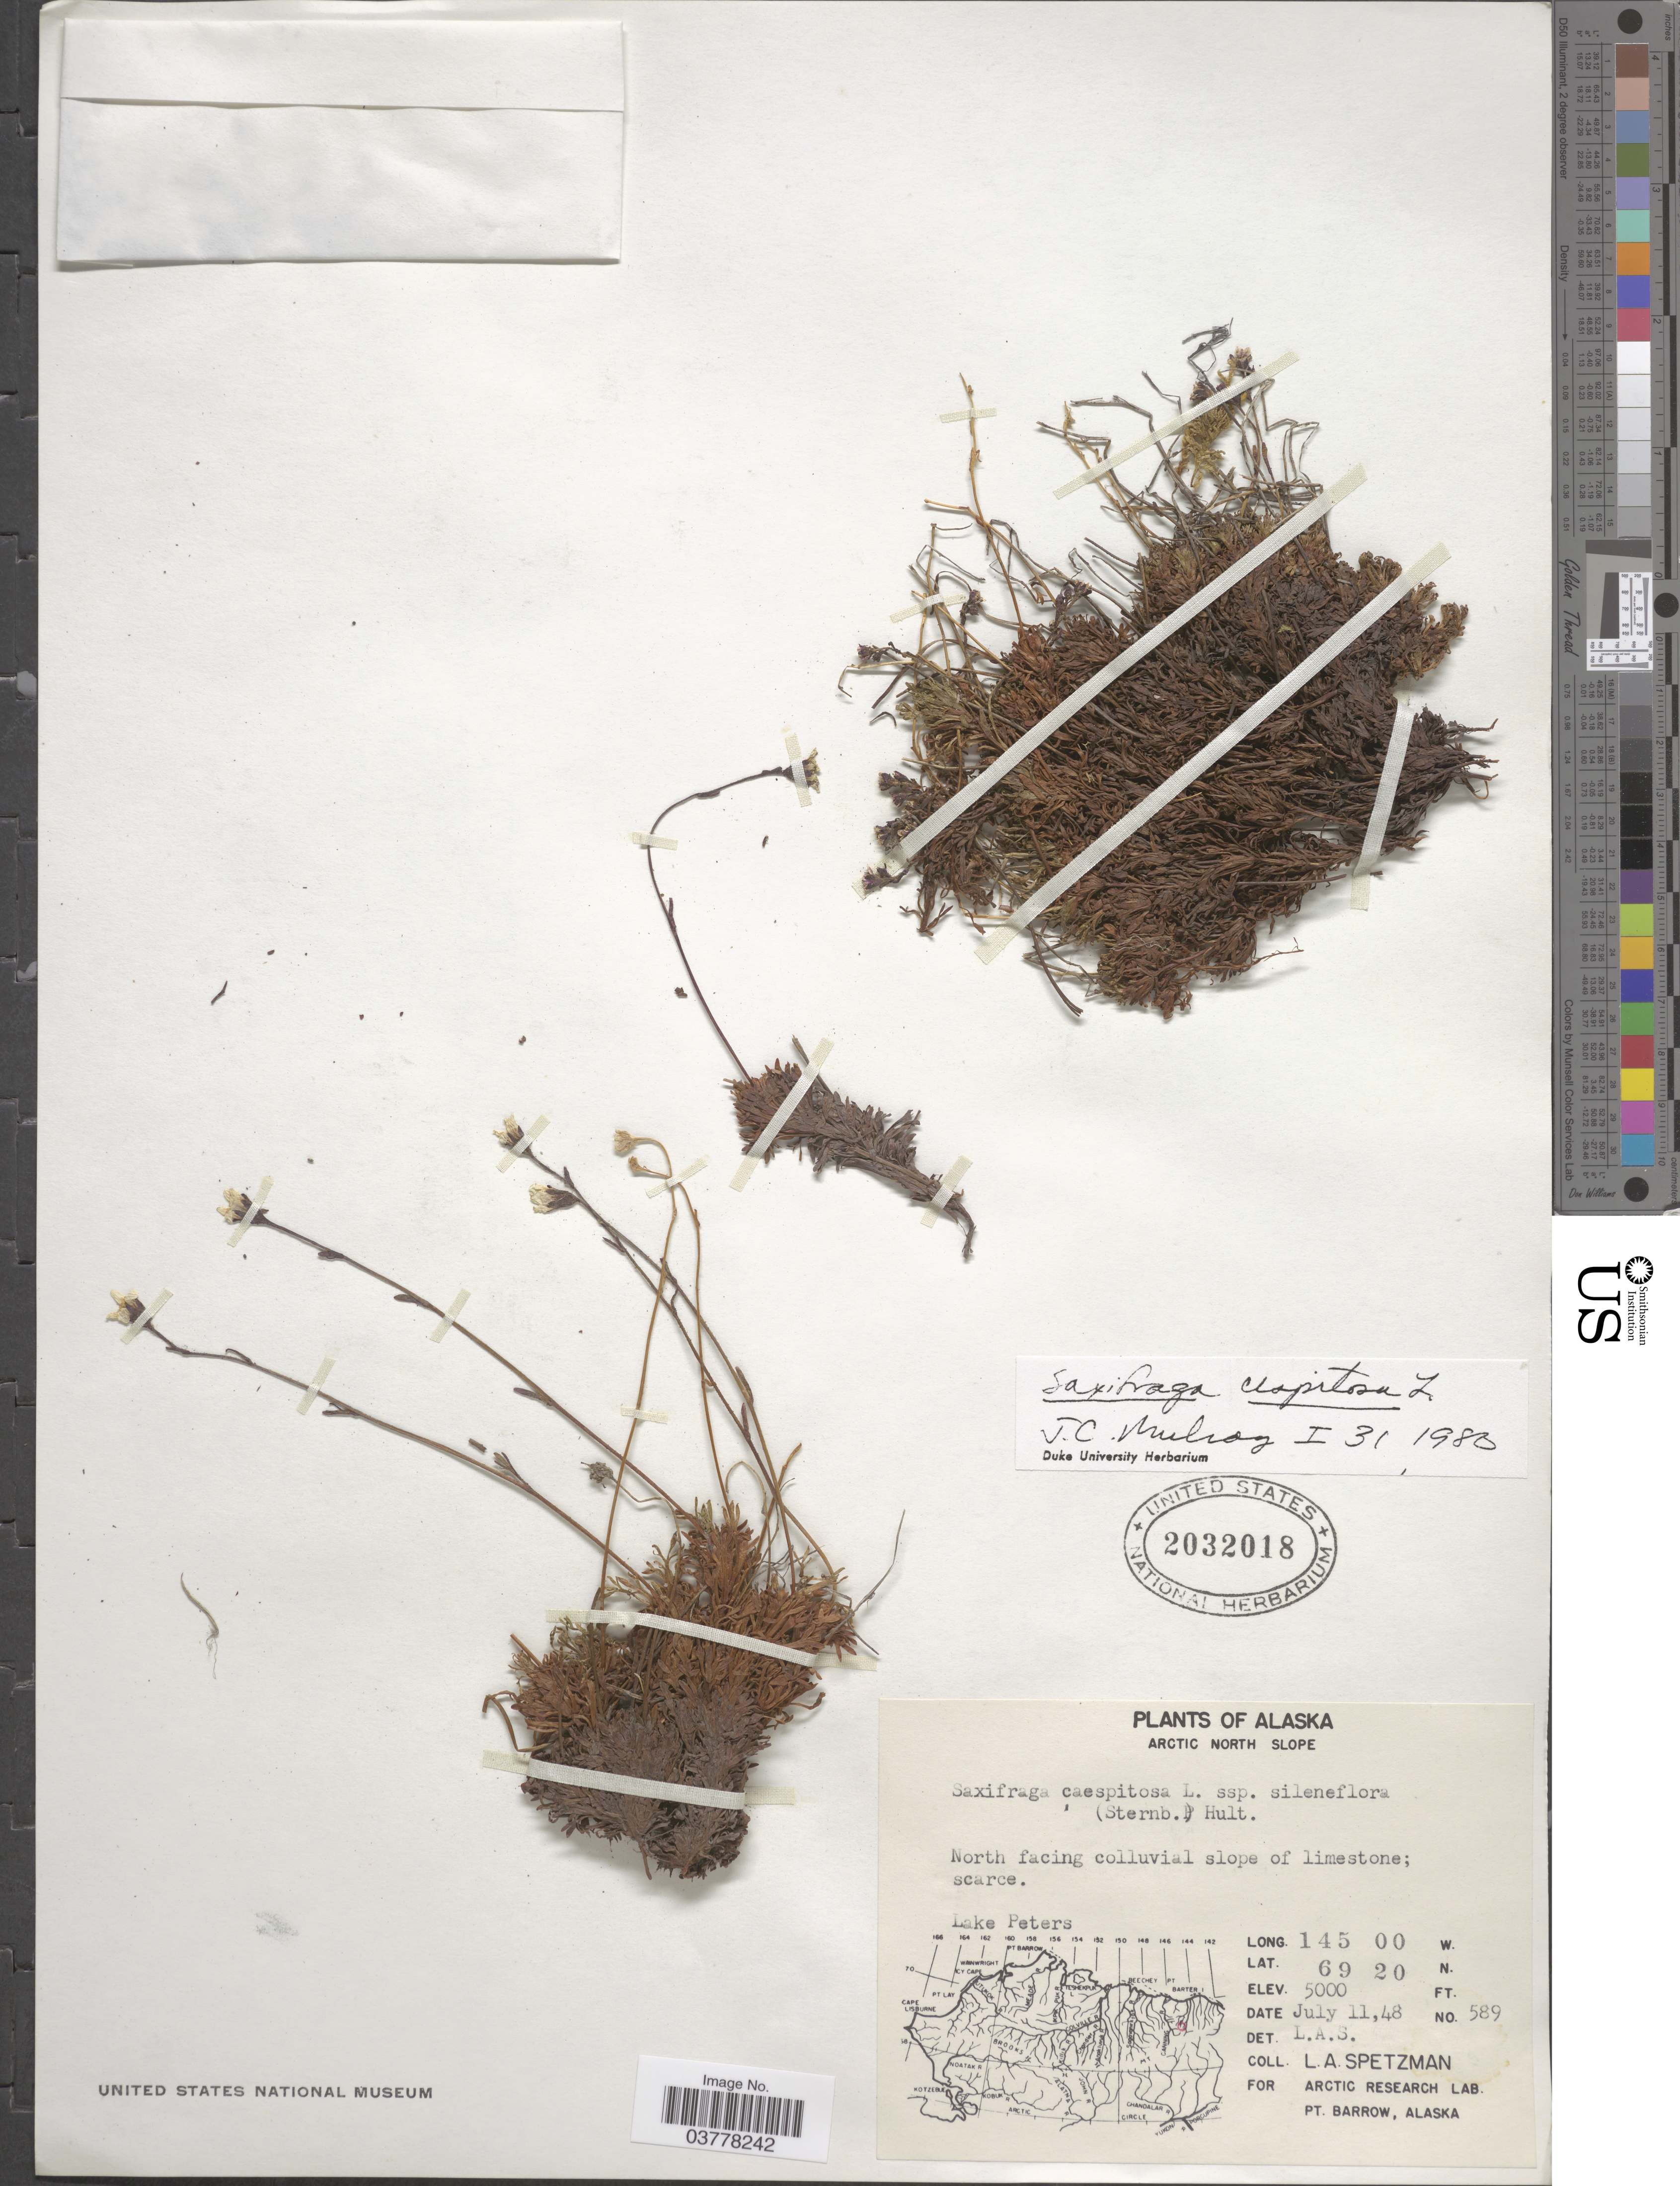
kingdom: Plantae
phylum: Tracheophyta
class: Magnoliopsida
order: Saxifragales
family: Saxifragaceae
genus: Saxifraga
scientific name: Saxifraga caespitosa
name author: L.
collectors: L. Spetzman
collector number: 589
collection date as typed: Transcribed d/m/y: 11/7/48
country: United States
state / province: Alaska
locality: Arctic North Slope. North facing colluvial slope of limestone. Lake Peters.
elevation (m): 1524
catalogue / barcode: US 2032018